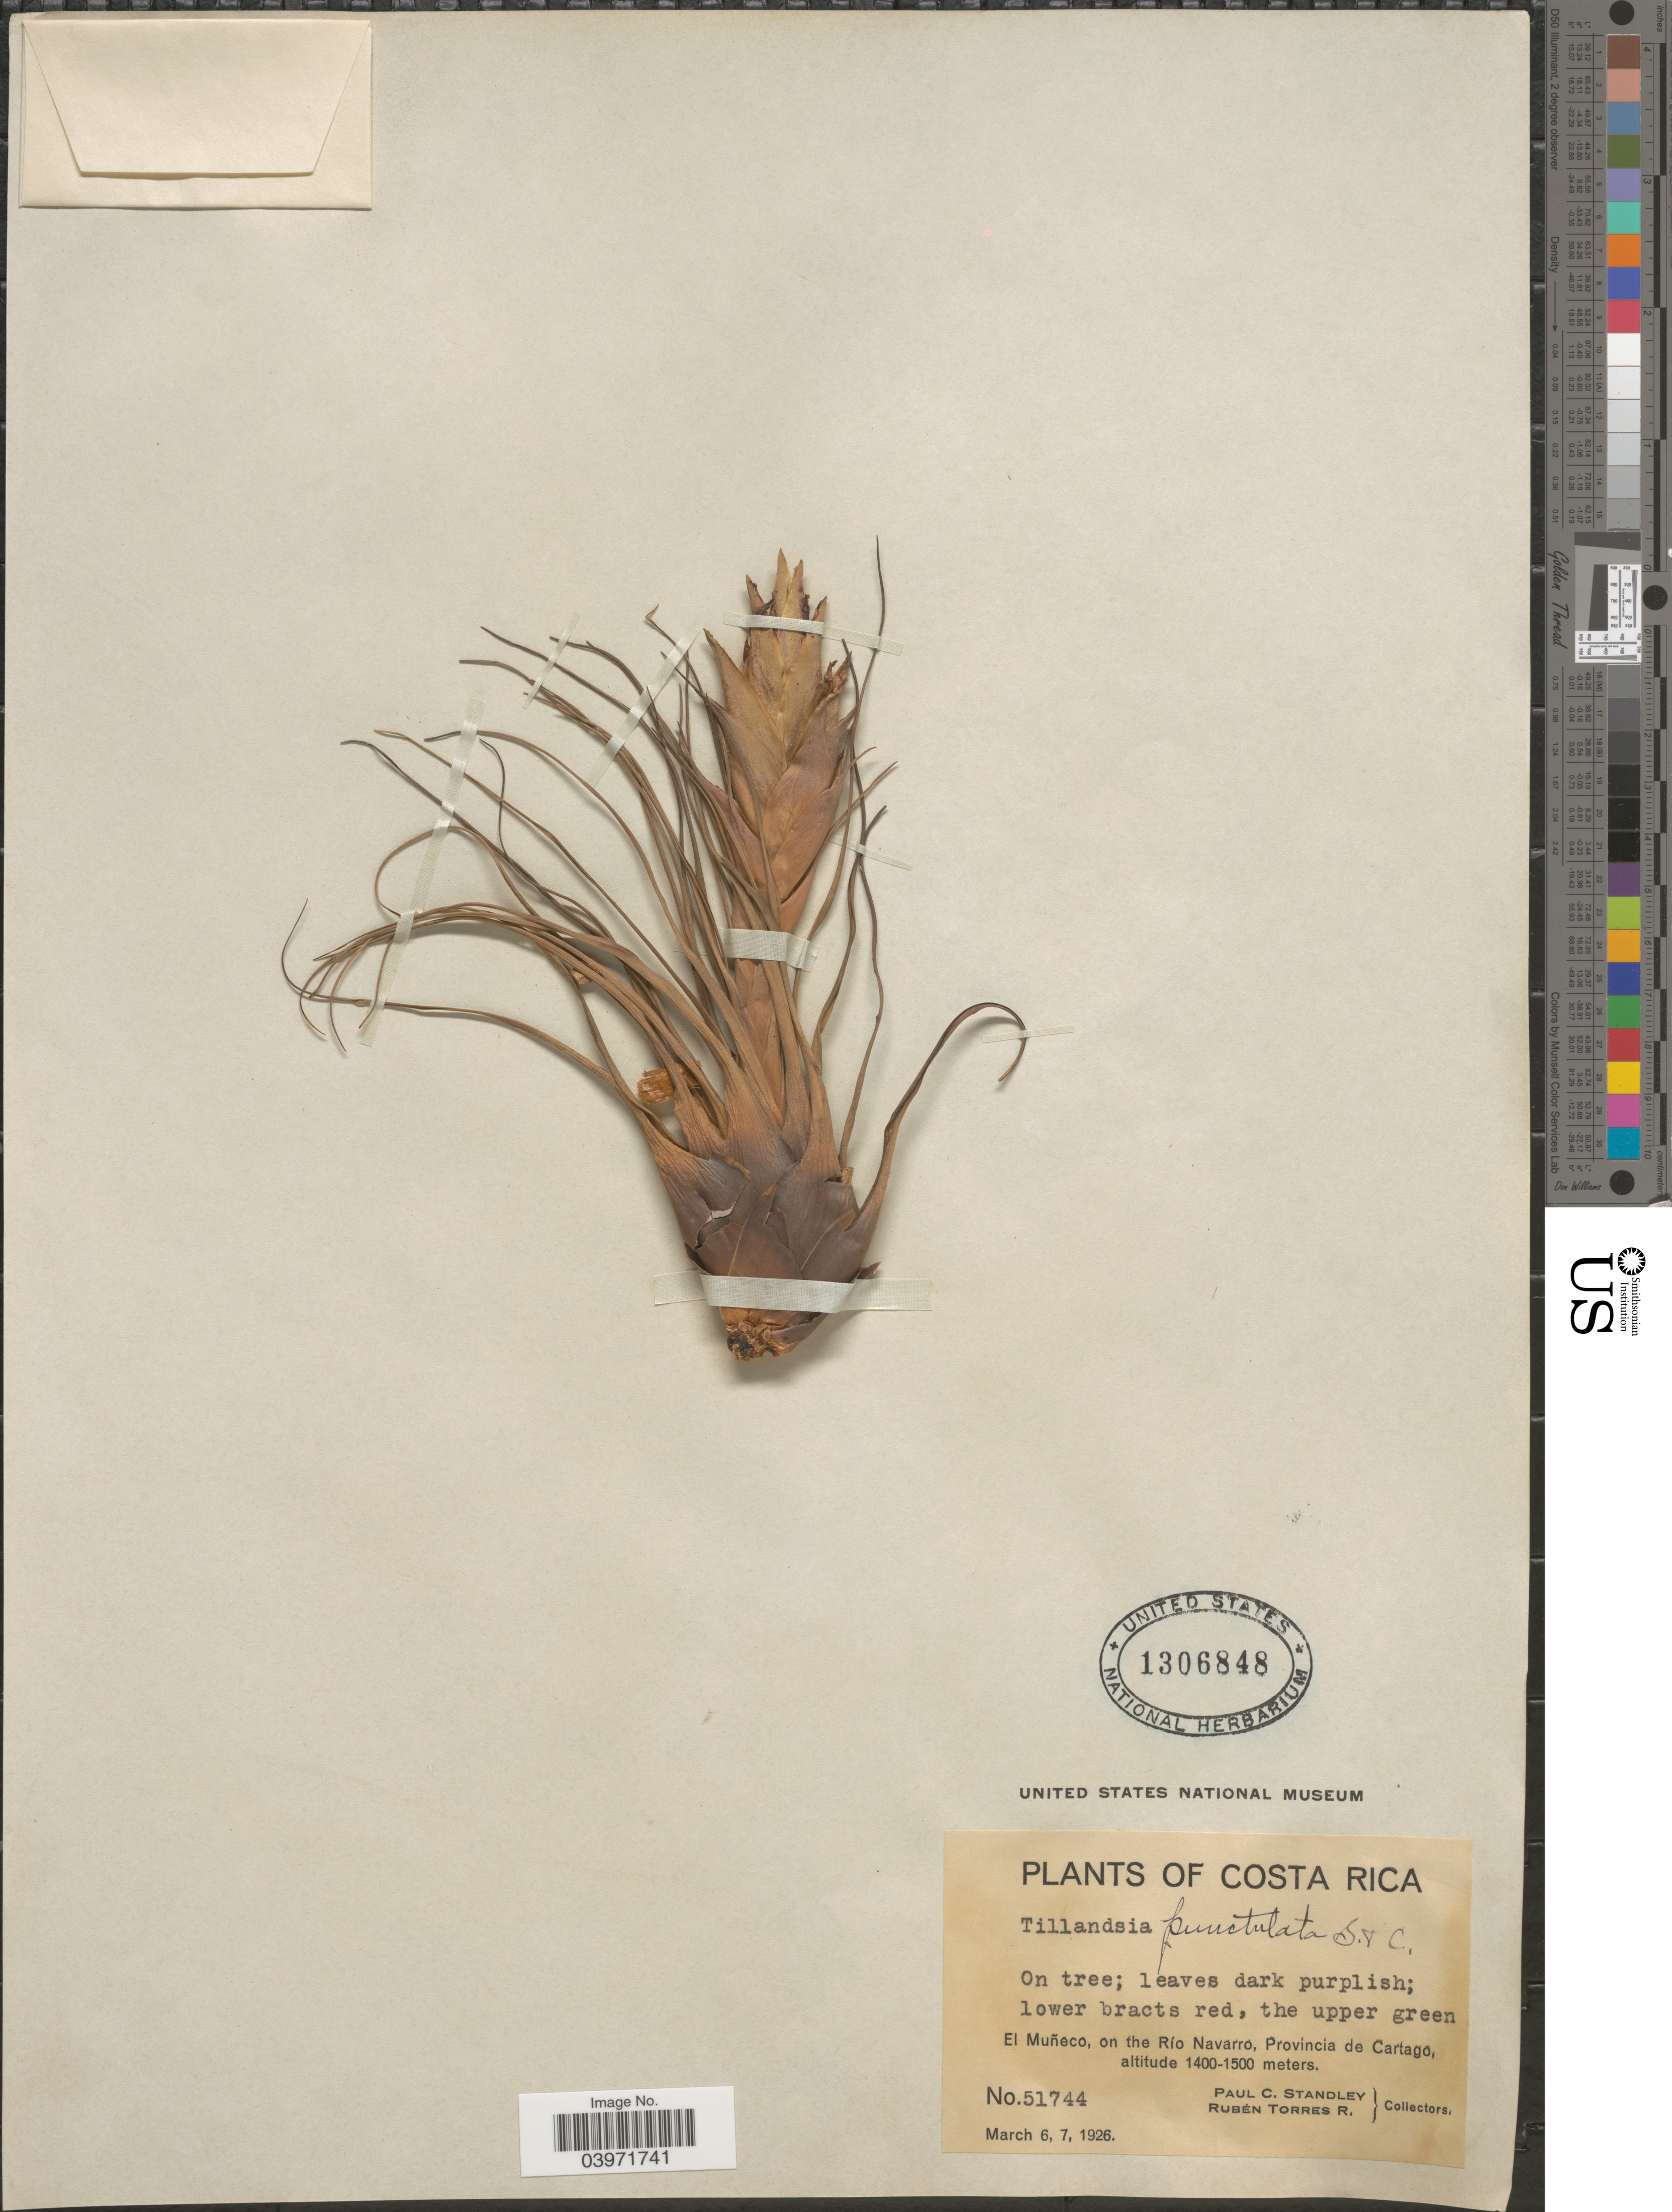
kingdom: Plantae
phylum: Tracheophyta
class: Liliopsida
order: Poales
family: Bromeliaceae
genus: Tillandsia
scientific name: Tillandsia punctulata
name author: Schltdl. & Cham.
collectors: P. C. Standley & R. Torres Rojas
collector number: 51744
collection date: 1926-03-06/1926-03-07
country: Costa Rica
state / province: Cartago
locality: El Muñeco, on the Río Navarro.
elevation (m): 1400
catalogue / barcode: US 1306848